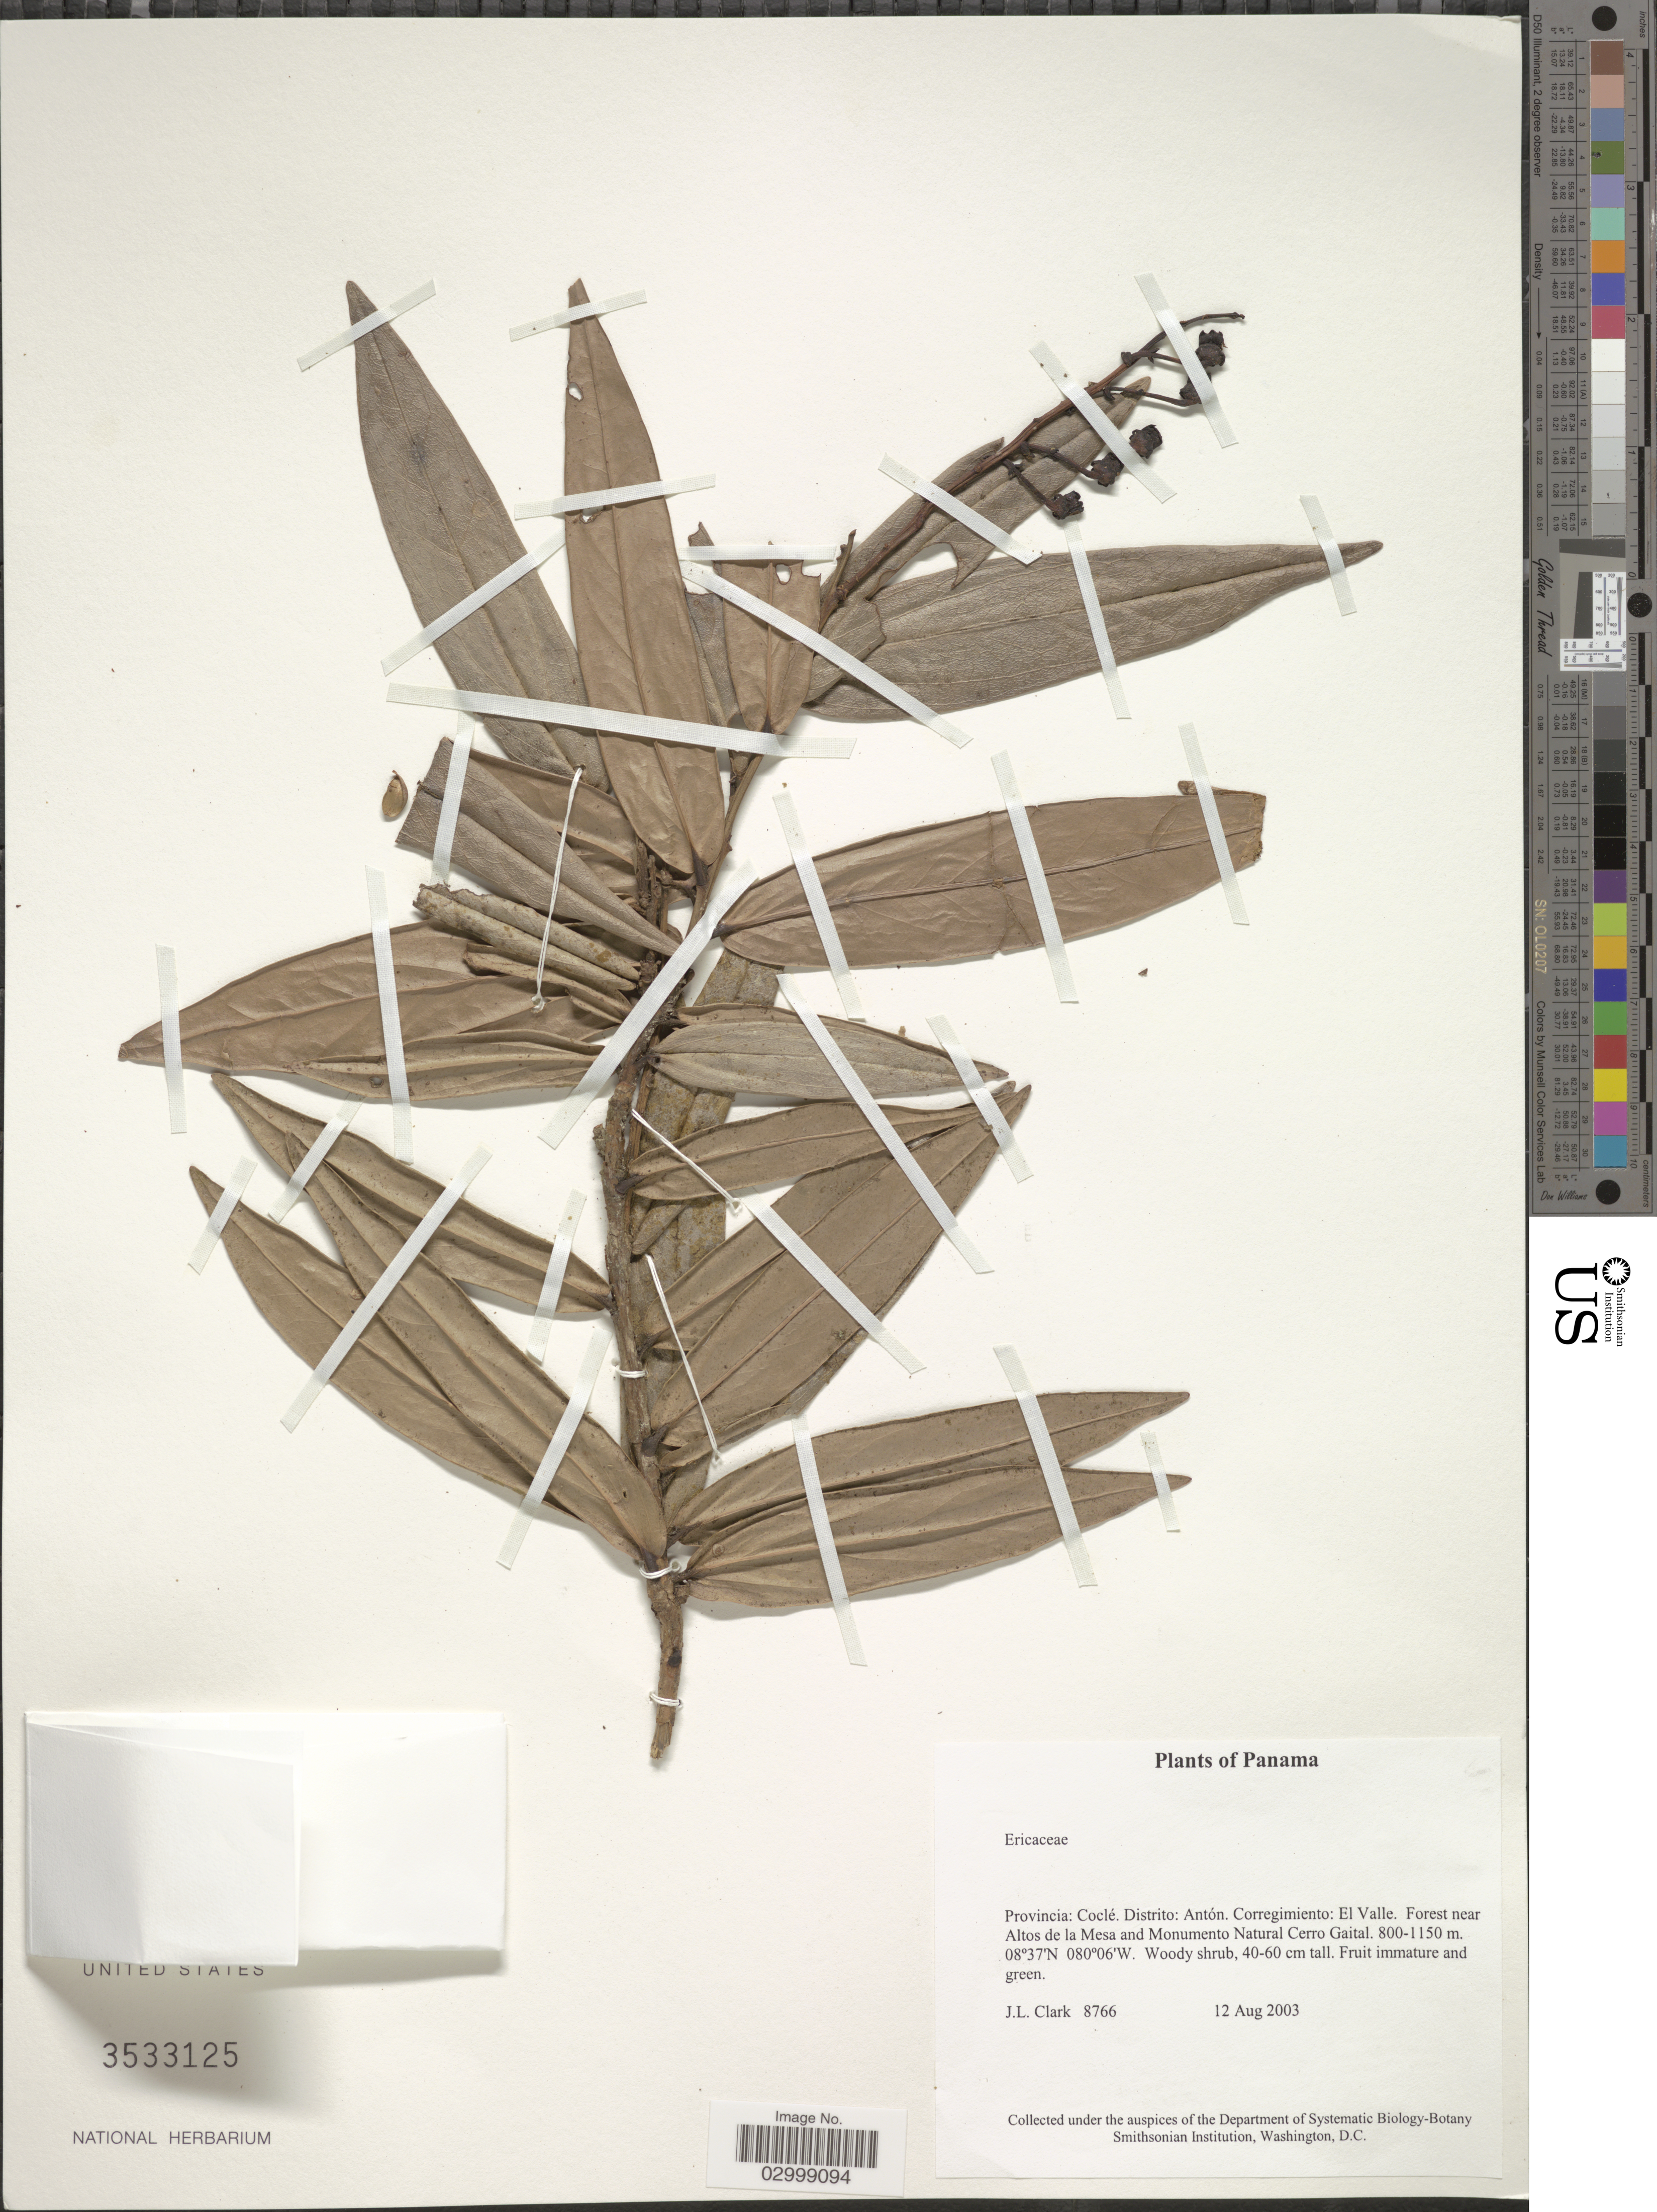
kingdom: Plantae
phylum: Tracheophyta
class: Magnoliopsida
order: Ericales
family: Ericaceae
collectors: J. L. Clark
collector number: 8766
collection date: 2003-08-12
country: Panama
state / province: Coclé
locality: Distrito: Antón, Corregimiento: El Valle, Forest near Altos de la Mesa and Monumento Natural Cerro Gaital.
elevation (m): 800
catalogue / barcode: US 3533125